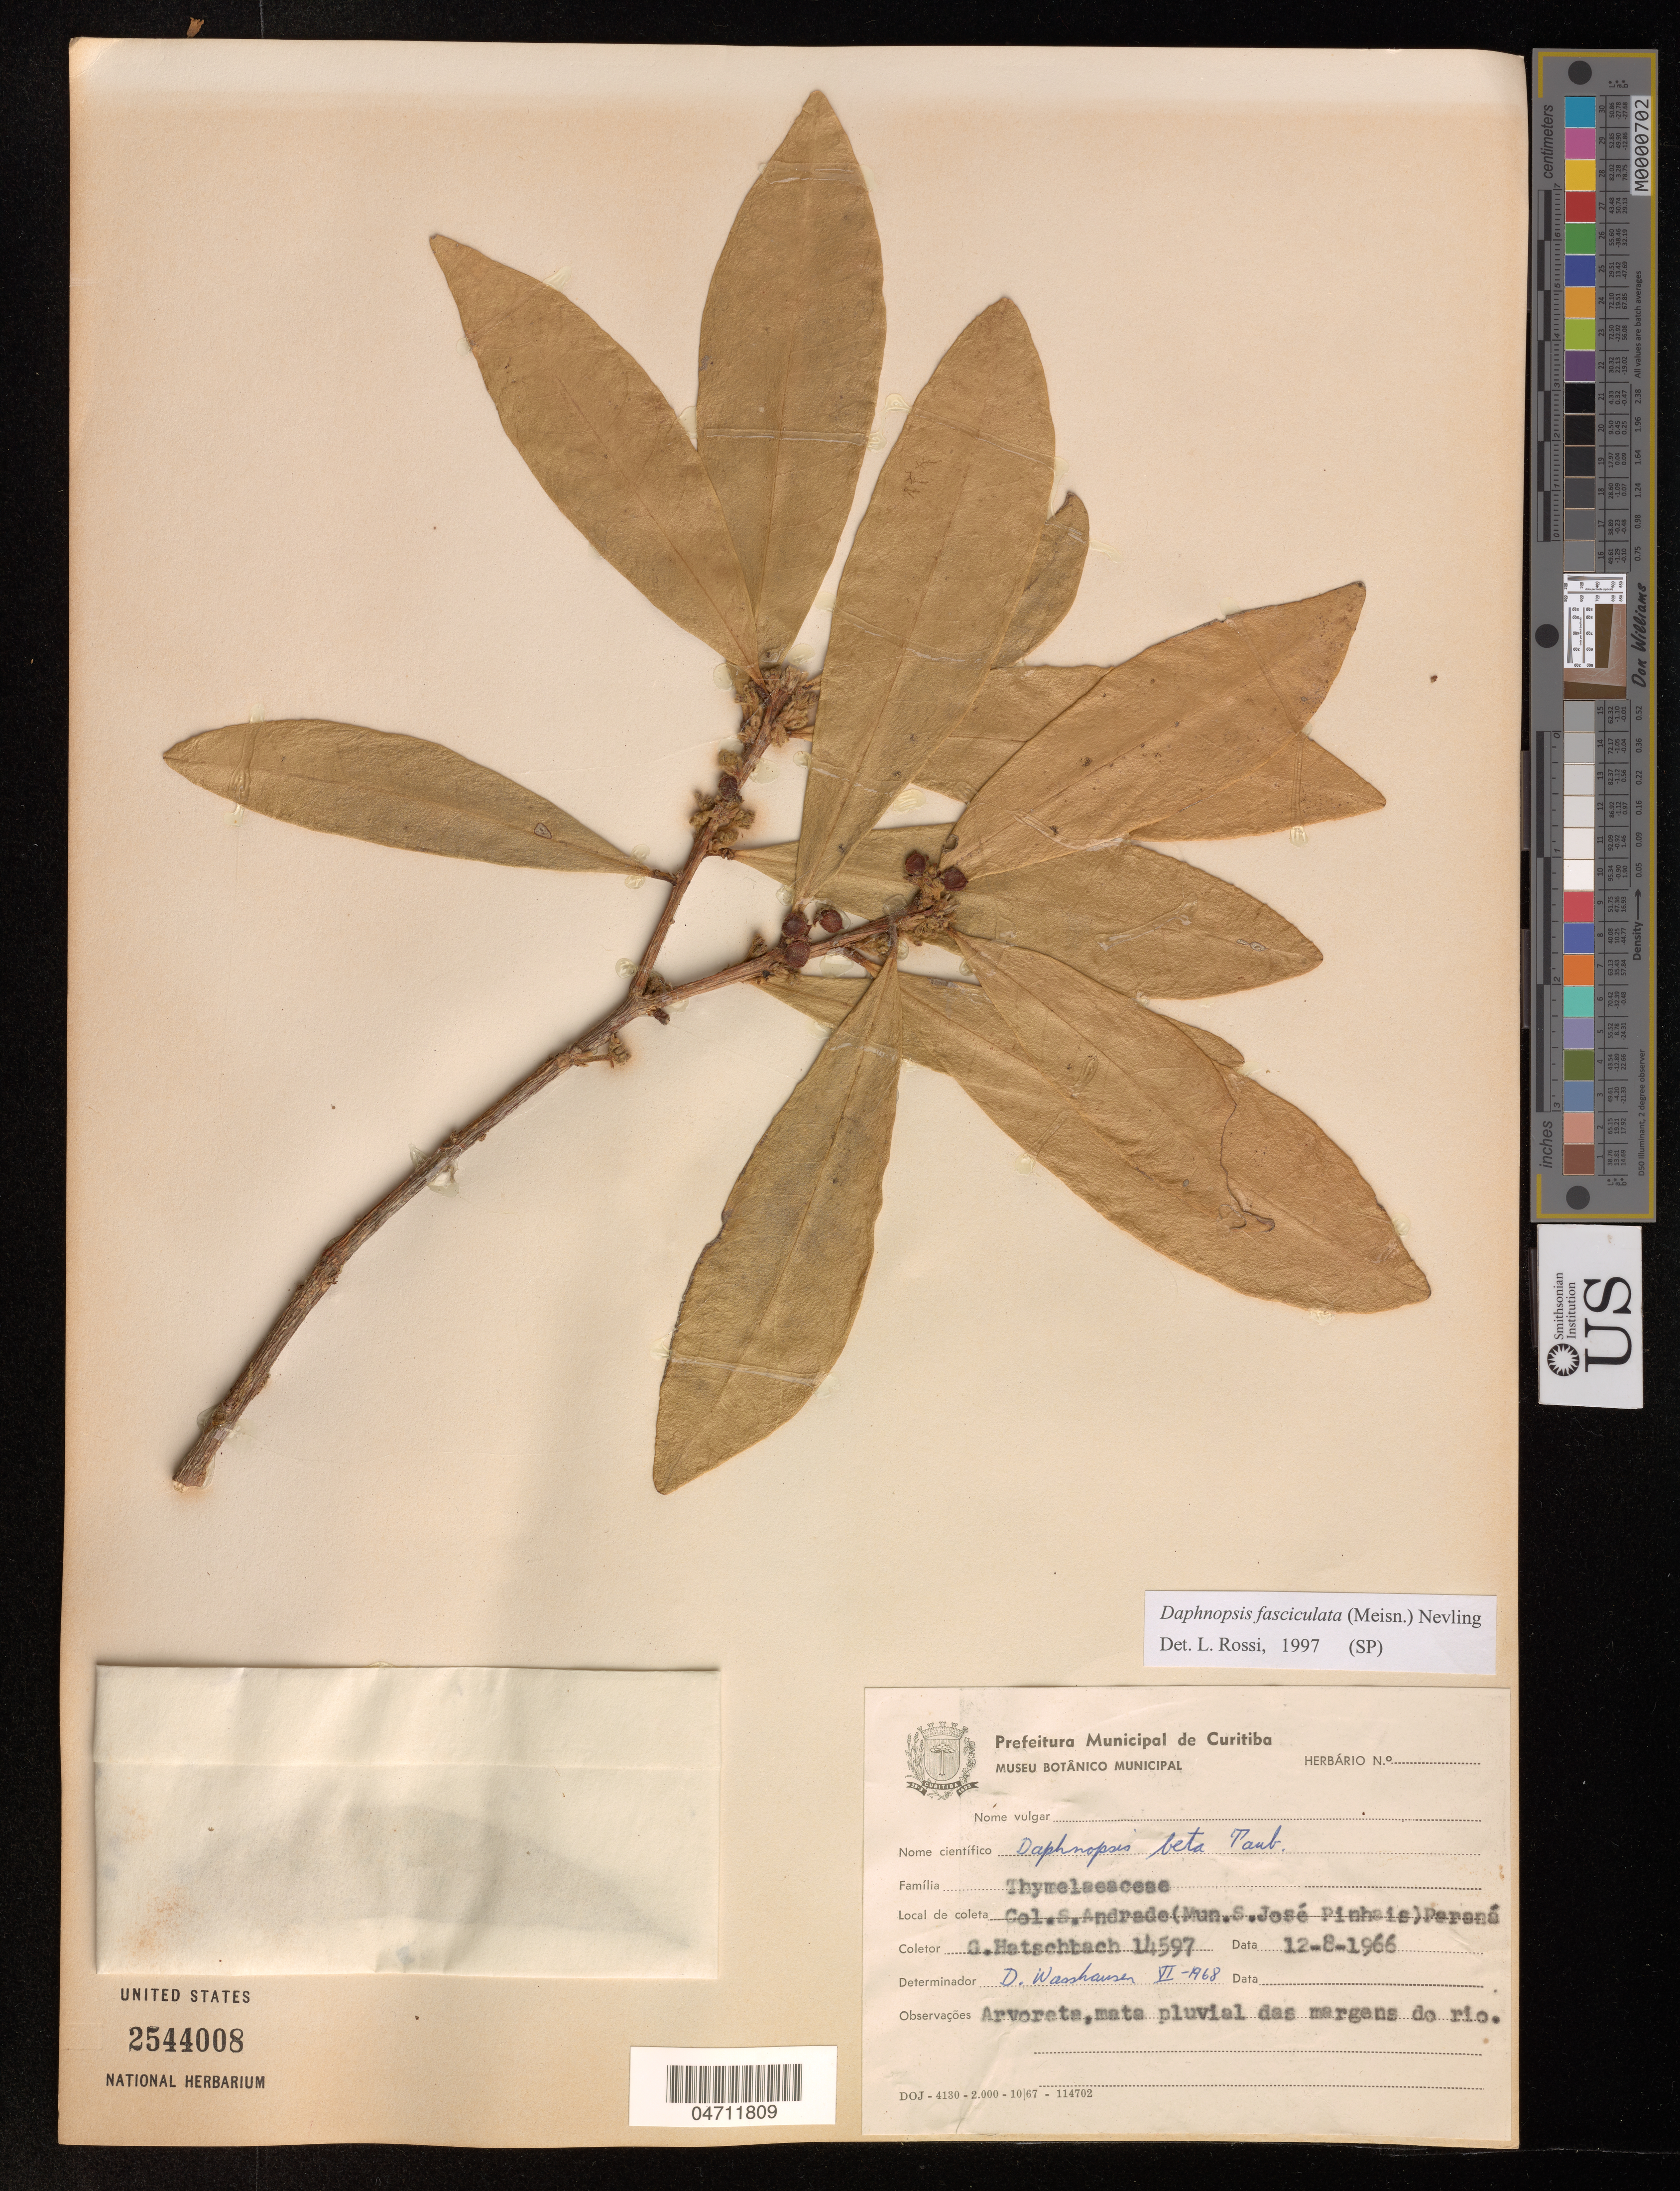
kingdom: Plantae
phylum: Tracheophyta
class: Magnoliopsida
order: Malvales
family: Thymelaeaceae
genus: Daphnopsis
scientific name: Daphnopsis fasciculata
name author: (R. Meissn.) Nevl.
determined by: Rossi, L.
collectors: G. Hatschbach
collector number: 14597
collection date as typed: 12 Aug 1966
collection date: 1966-08-12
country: Brazil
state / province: Paraná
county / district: S. Jose dos Pinhaes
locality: Col S Andrade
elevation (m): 900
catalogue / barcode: US 2544008